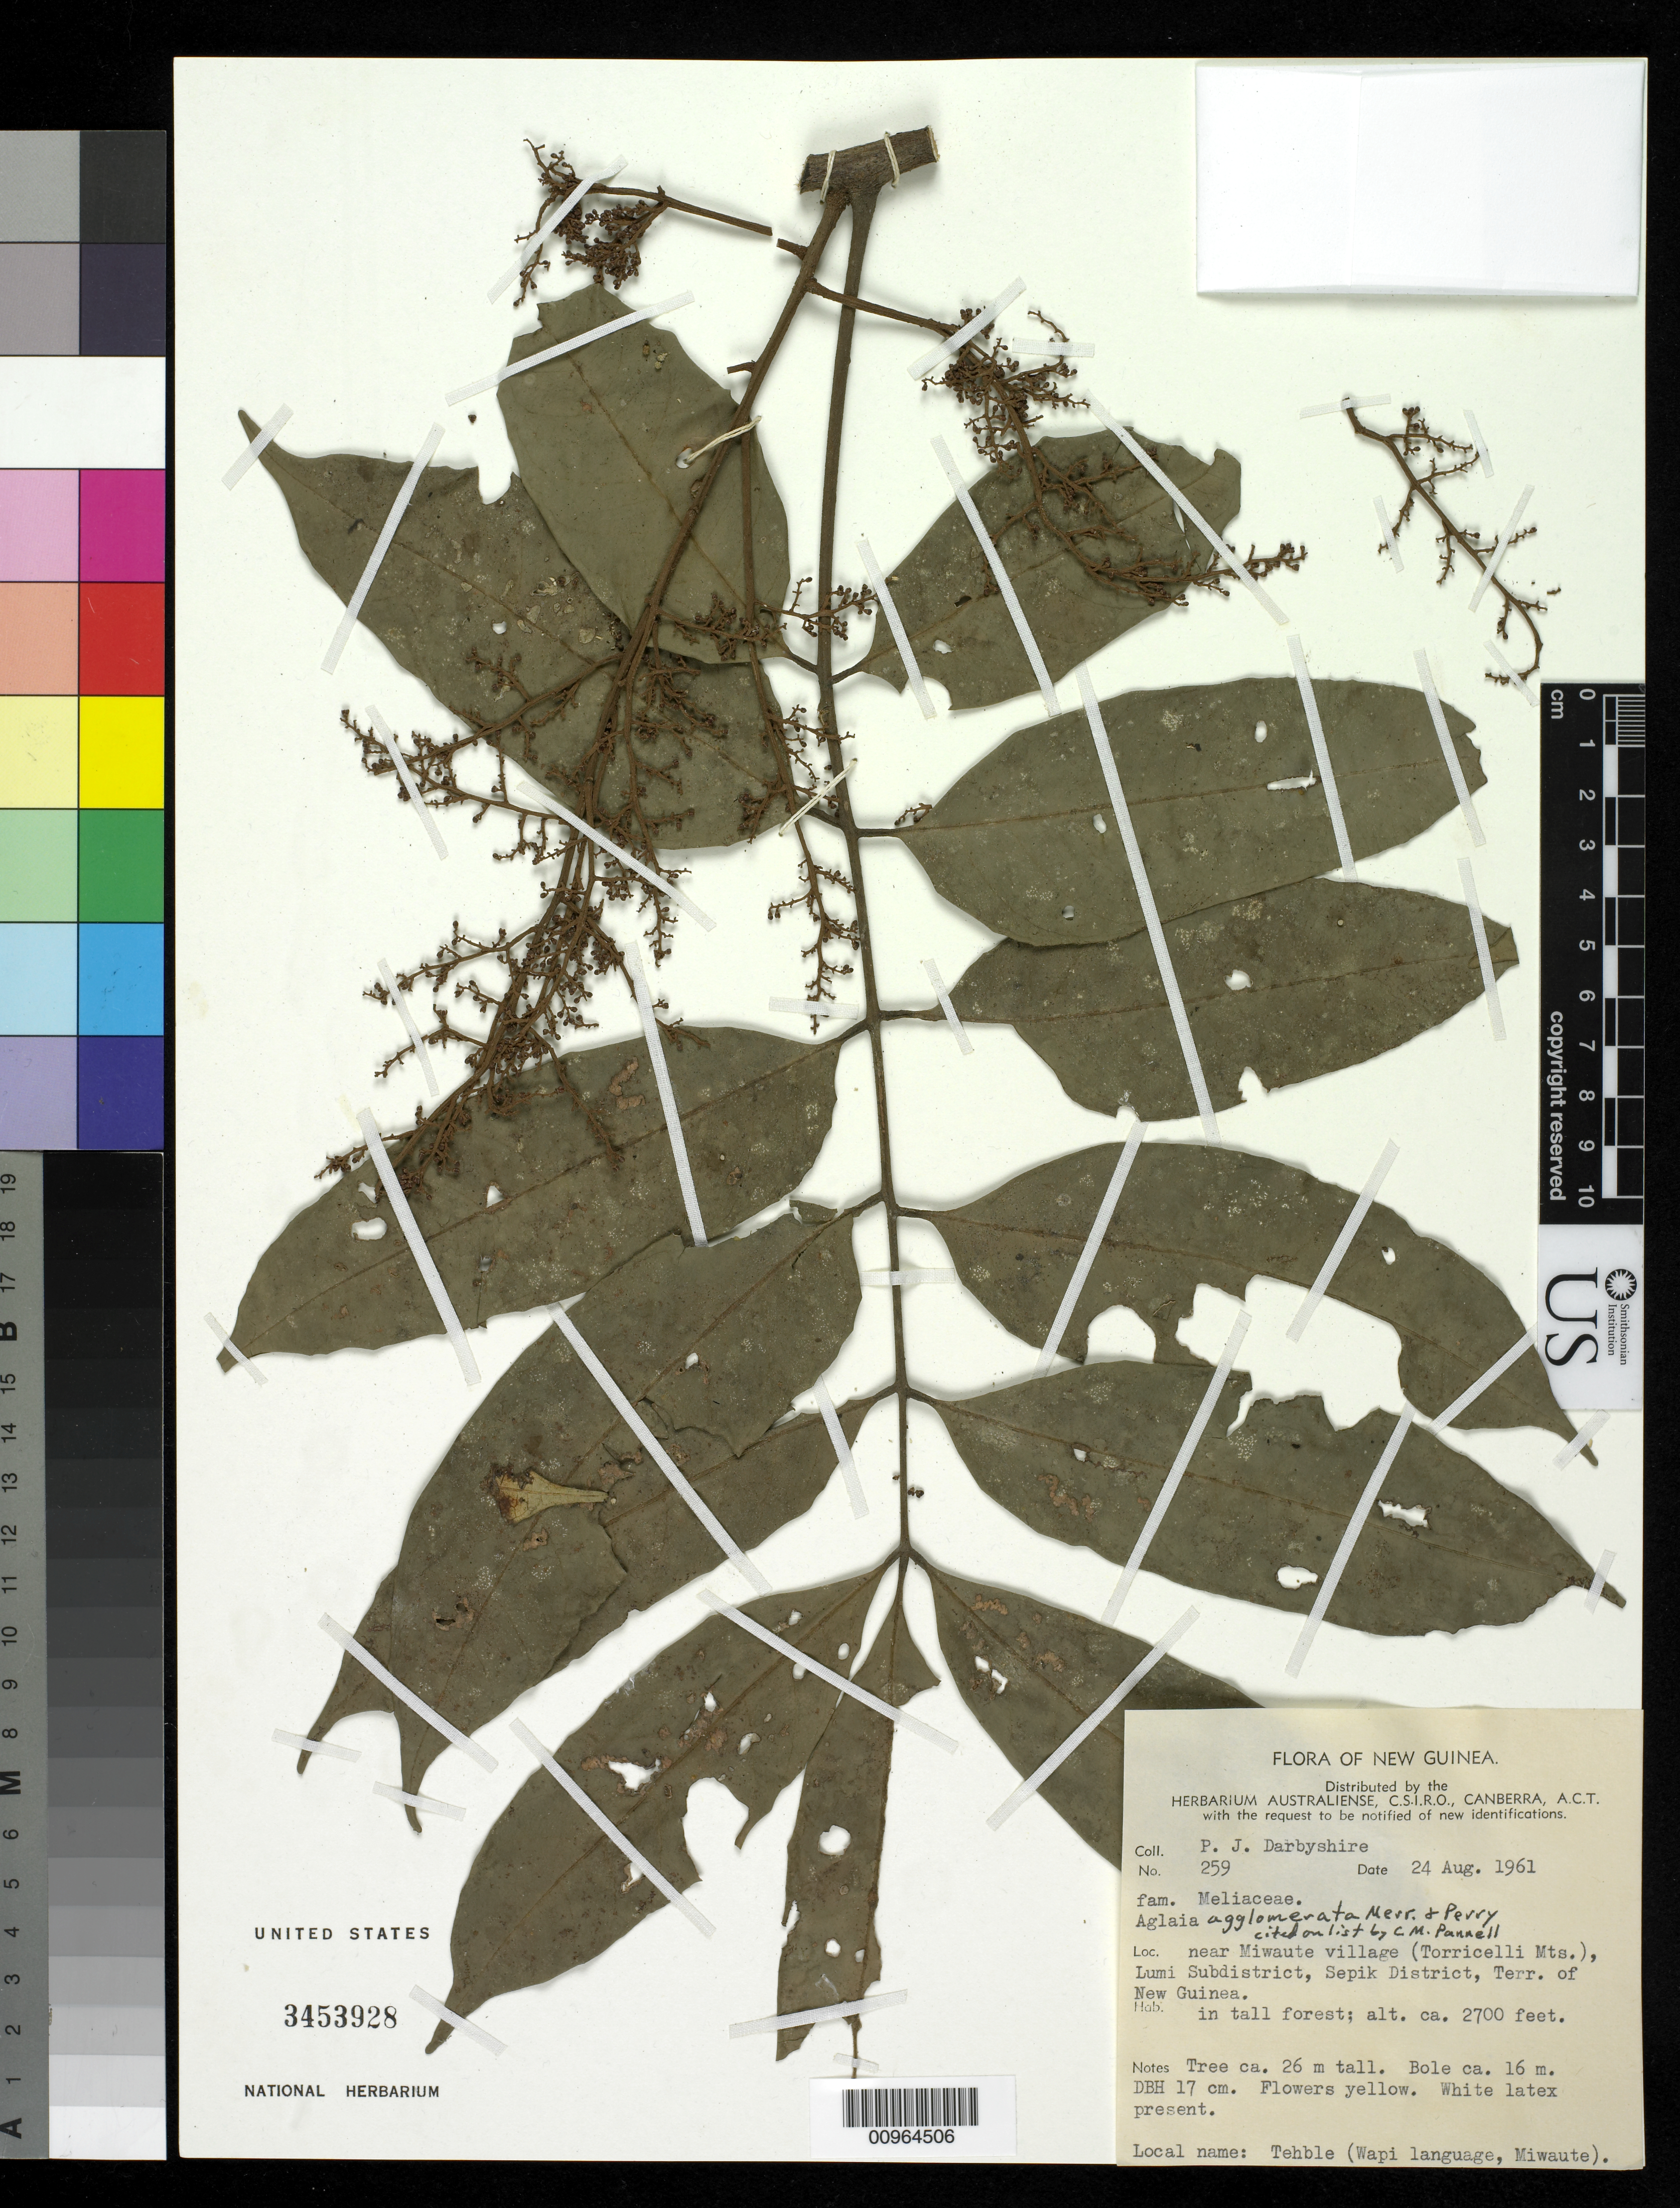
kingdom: Plantae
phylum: Tracheophyta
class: Magnoliopsida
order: Sapindales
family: Meliaceae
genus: Aglaia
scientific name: Aglaia agglomerata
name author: Merr. & L.M. Perry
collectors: P. Darbyshire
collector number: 259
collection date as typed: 24 Aug 1961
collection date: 1961-08-24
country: Papua New Guinea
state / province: Sandaun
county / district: Lumi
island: New Guinea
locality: Near Miwaute village (Torricelli Mts)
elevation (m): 823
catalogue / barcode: US 3453928